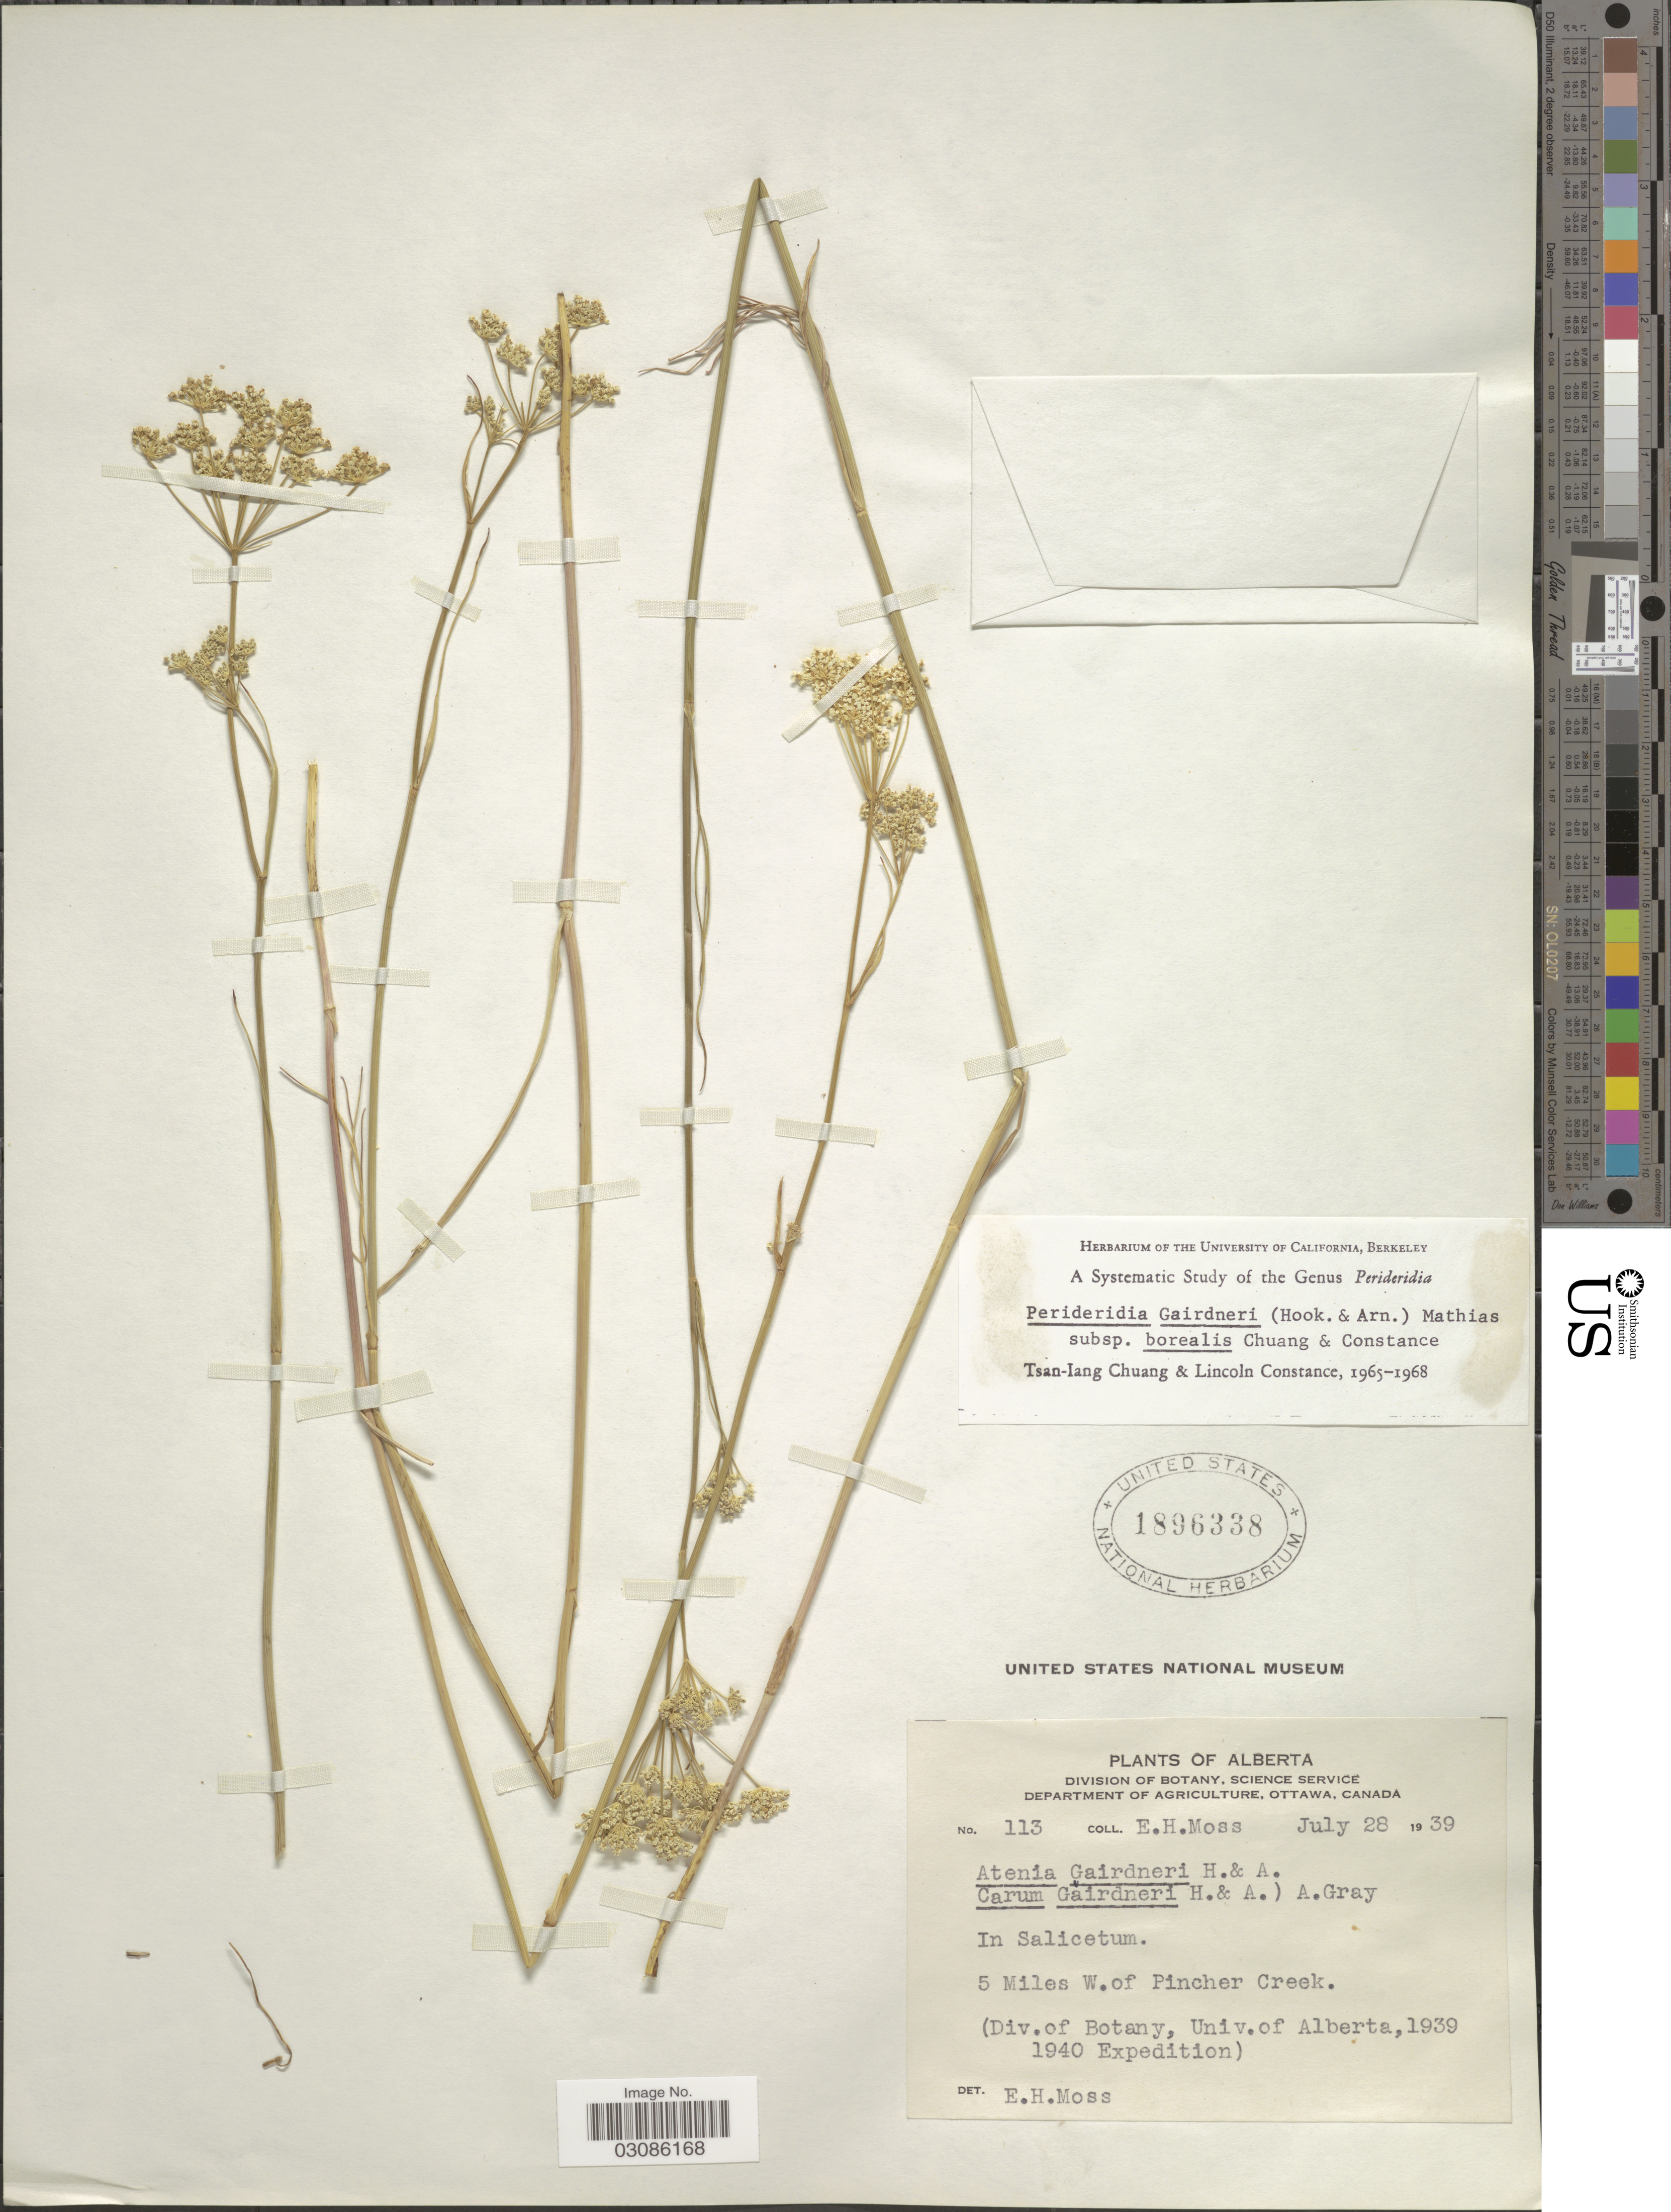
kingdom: Plantae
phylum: Tracheophyta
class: Magnoliopsida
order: Apiales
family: Apiaceae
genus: Perideridia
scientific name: Perideridia gairdneri subsp. borealis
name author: T.I. Chuang & Constance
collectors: E. Moss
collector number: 113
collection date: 1939-07-28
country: Canada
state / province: Alberta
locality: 5 Miles W. of Pincher Creek.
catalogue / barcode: US 1896338